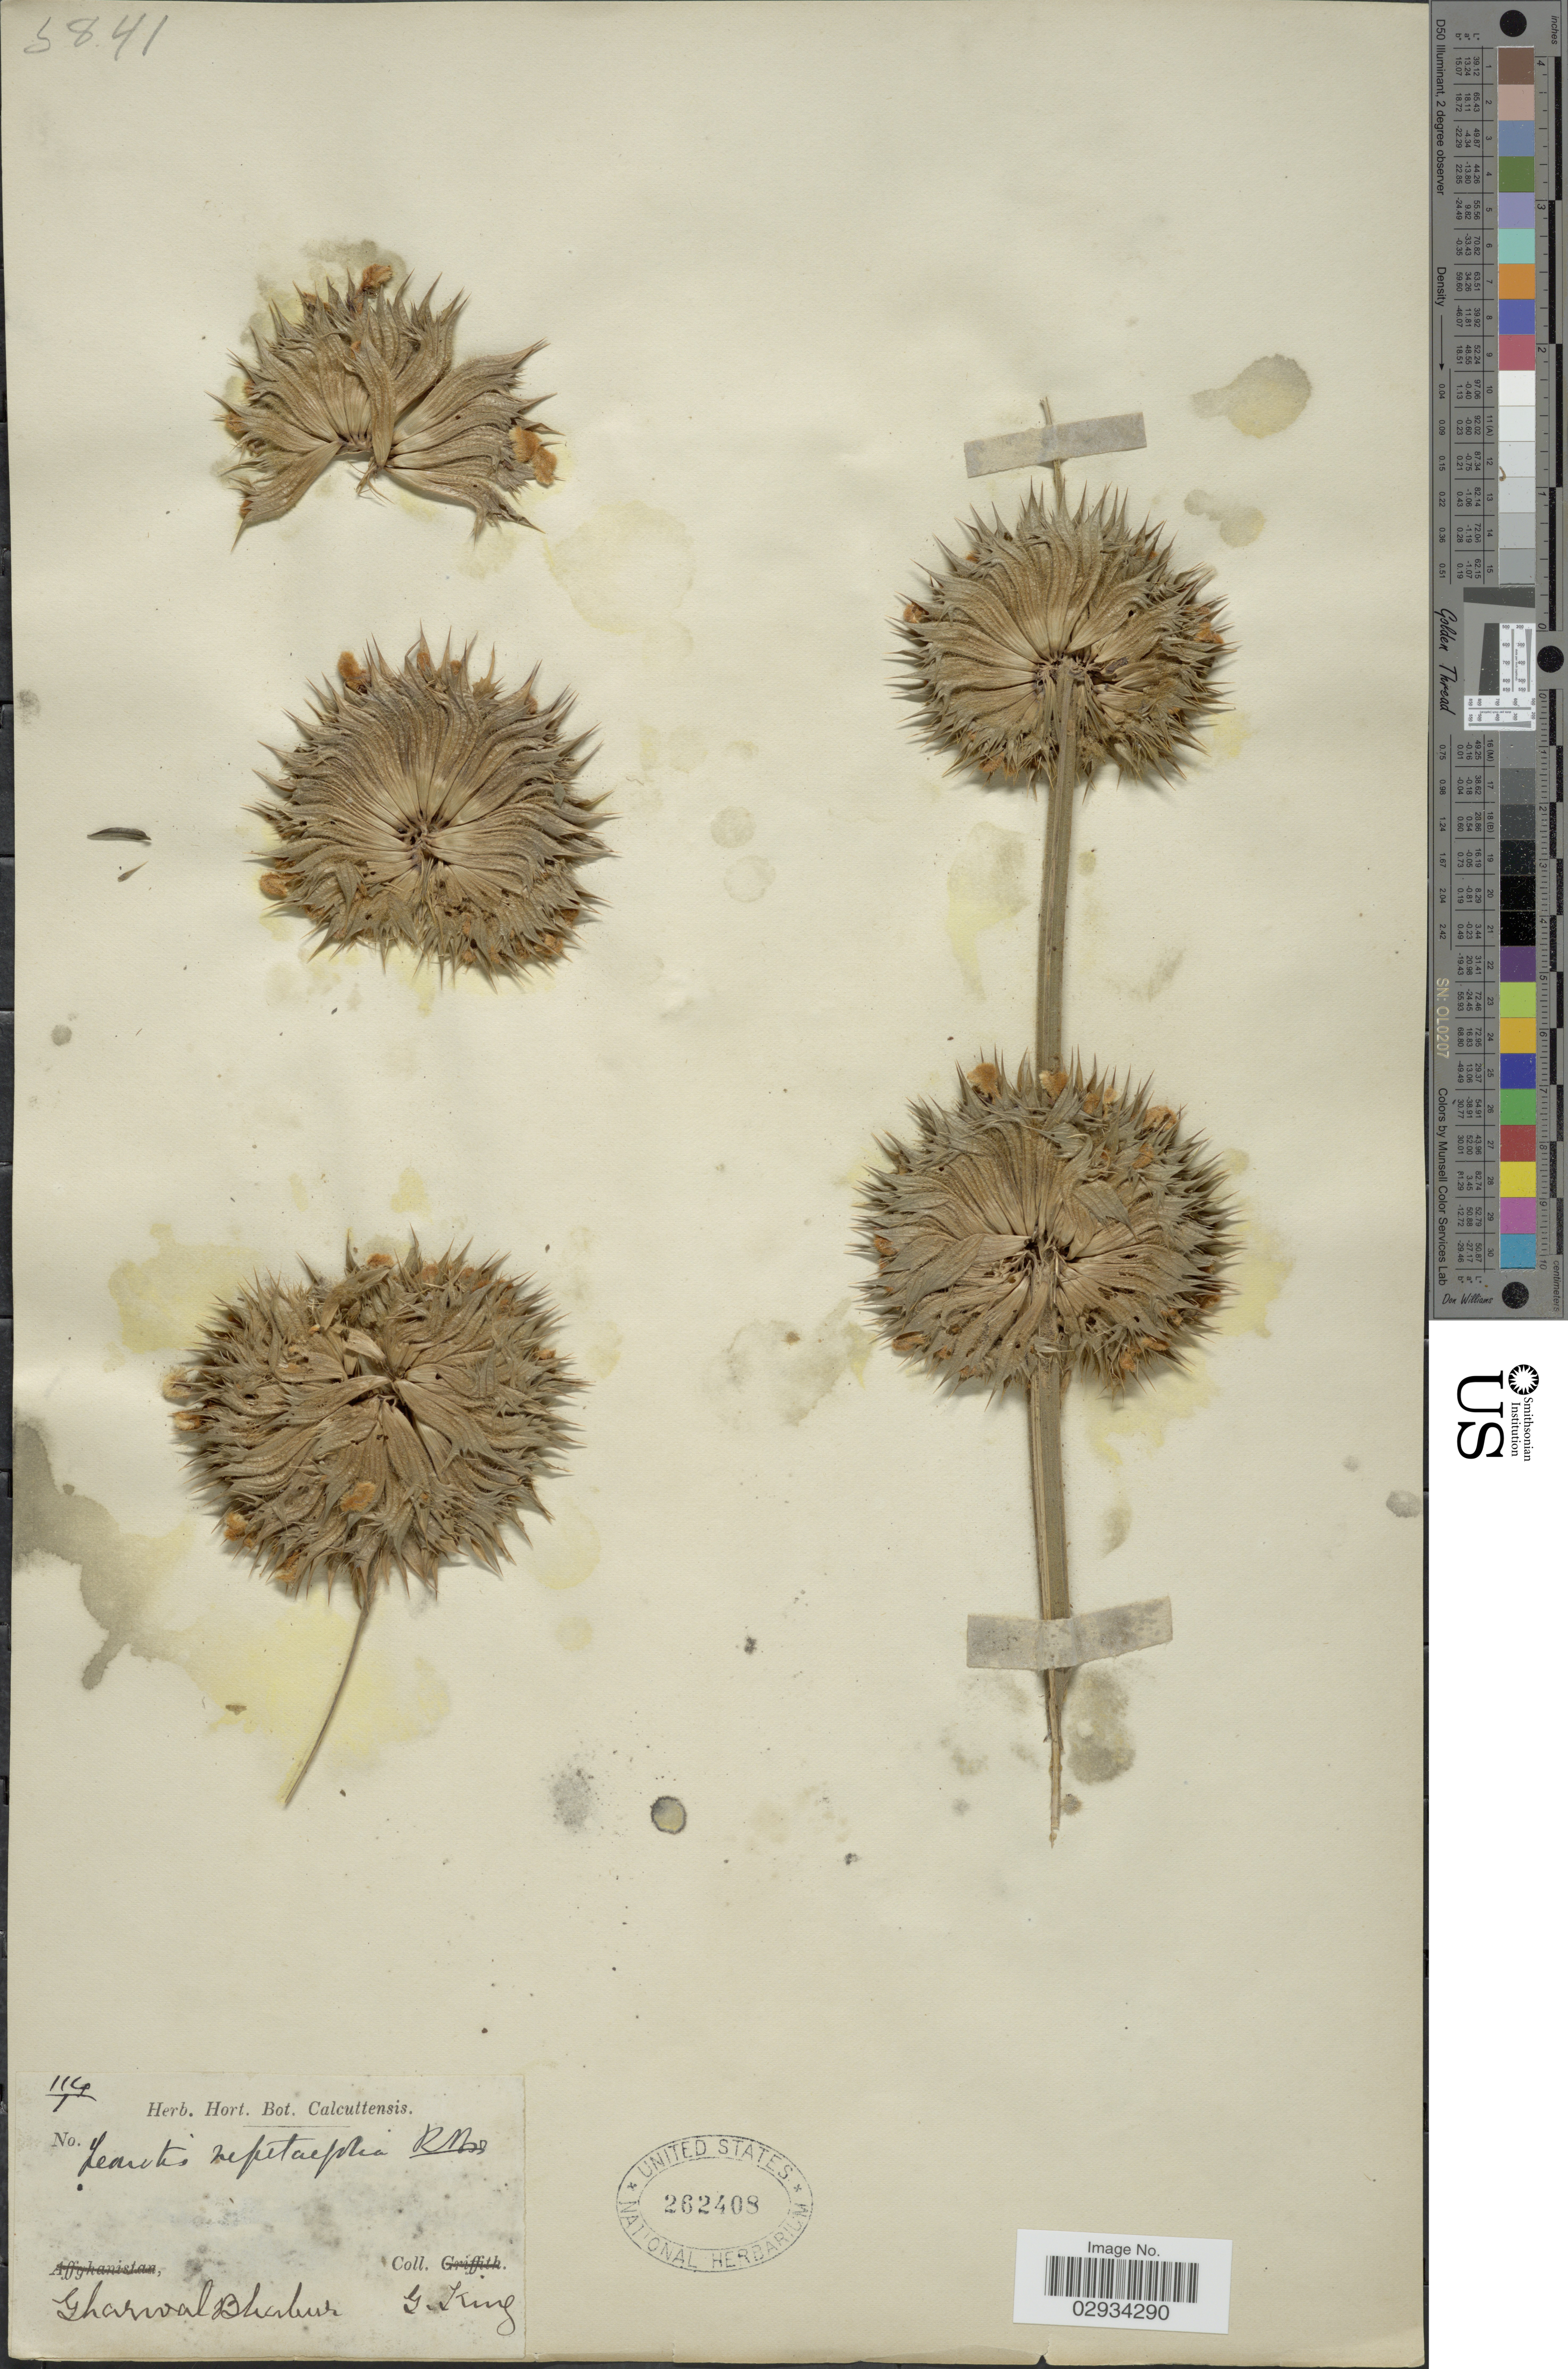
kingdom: Plantae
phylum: Tracheophyta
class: Magnoliopsida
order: Lamiales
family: Lamiaceae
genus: Leonotis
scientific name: Leonotis nepetifolia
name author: (L.) R. Br.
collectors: G. King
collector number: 114*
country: India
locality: Gharwal Bhabur.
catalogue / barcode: US 262408